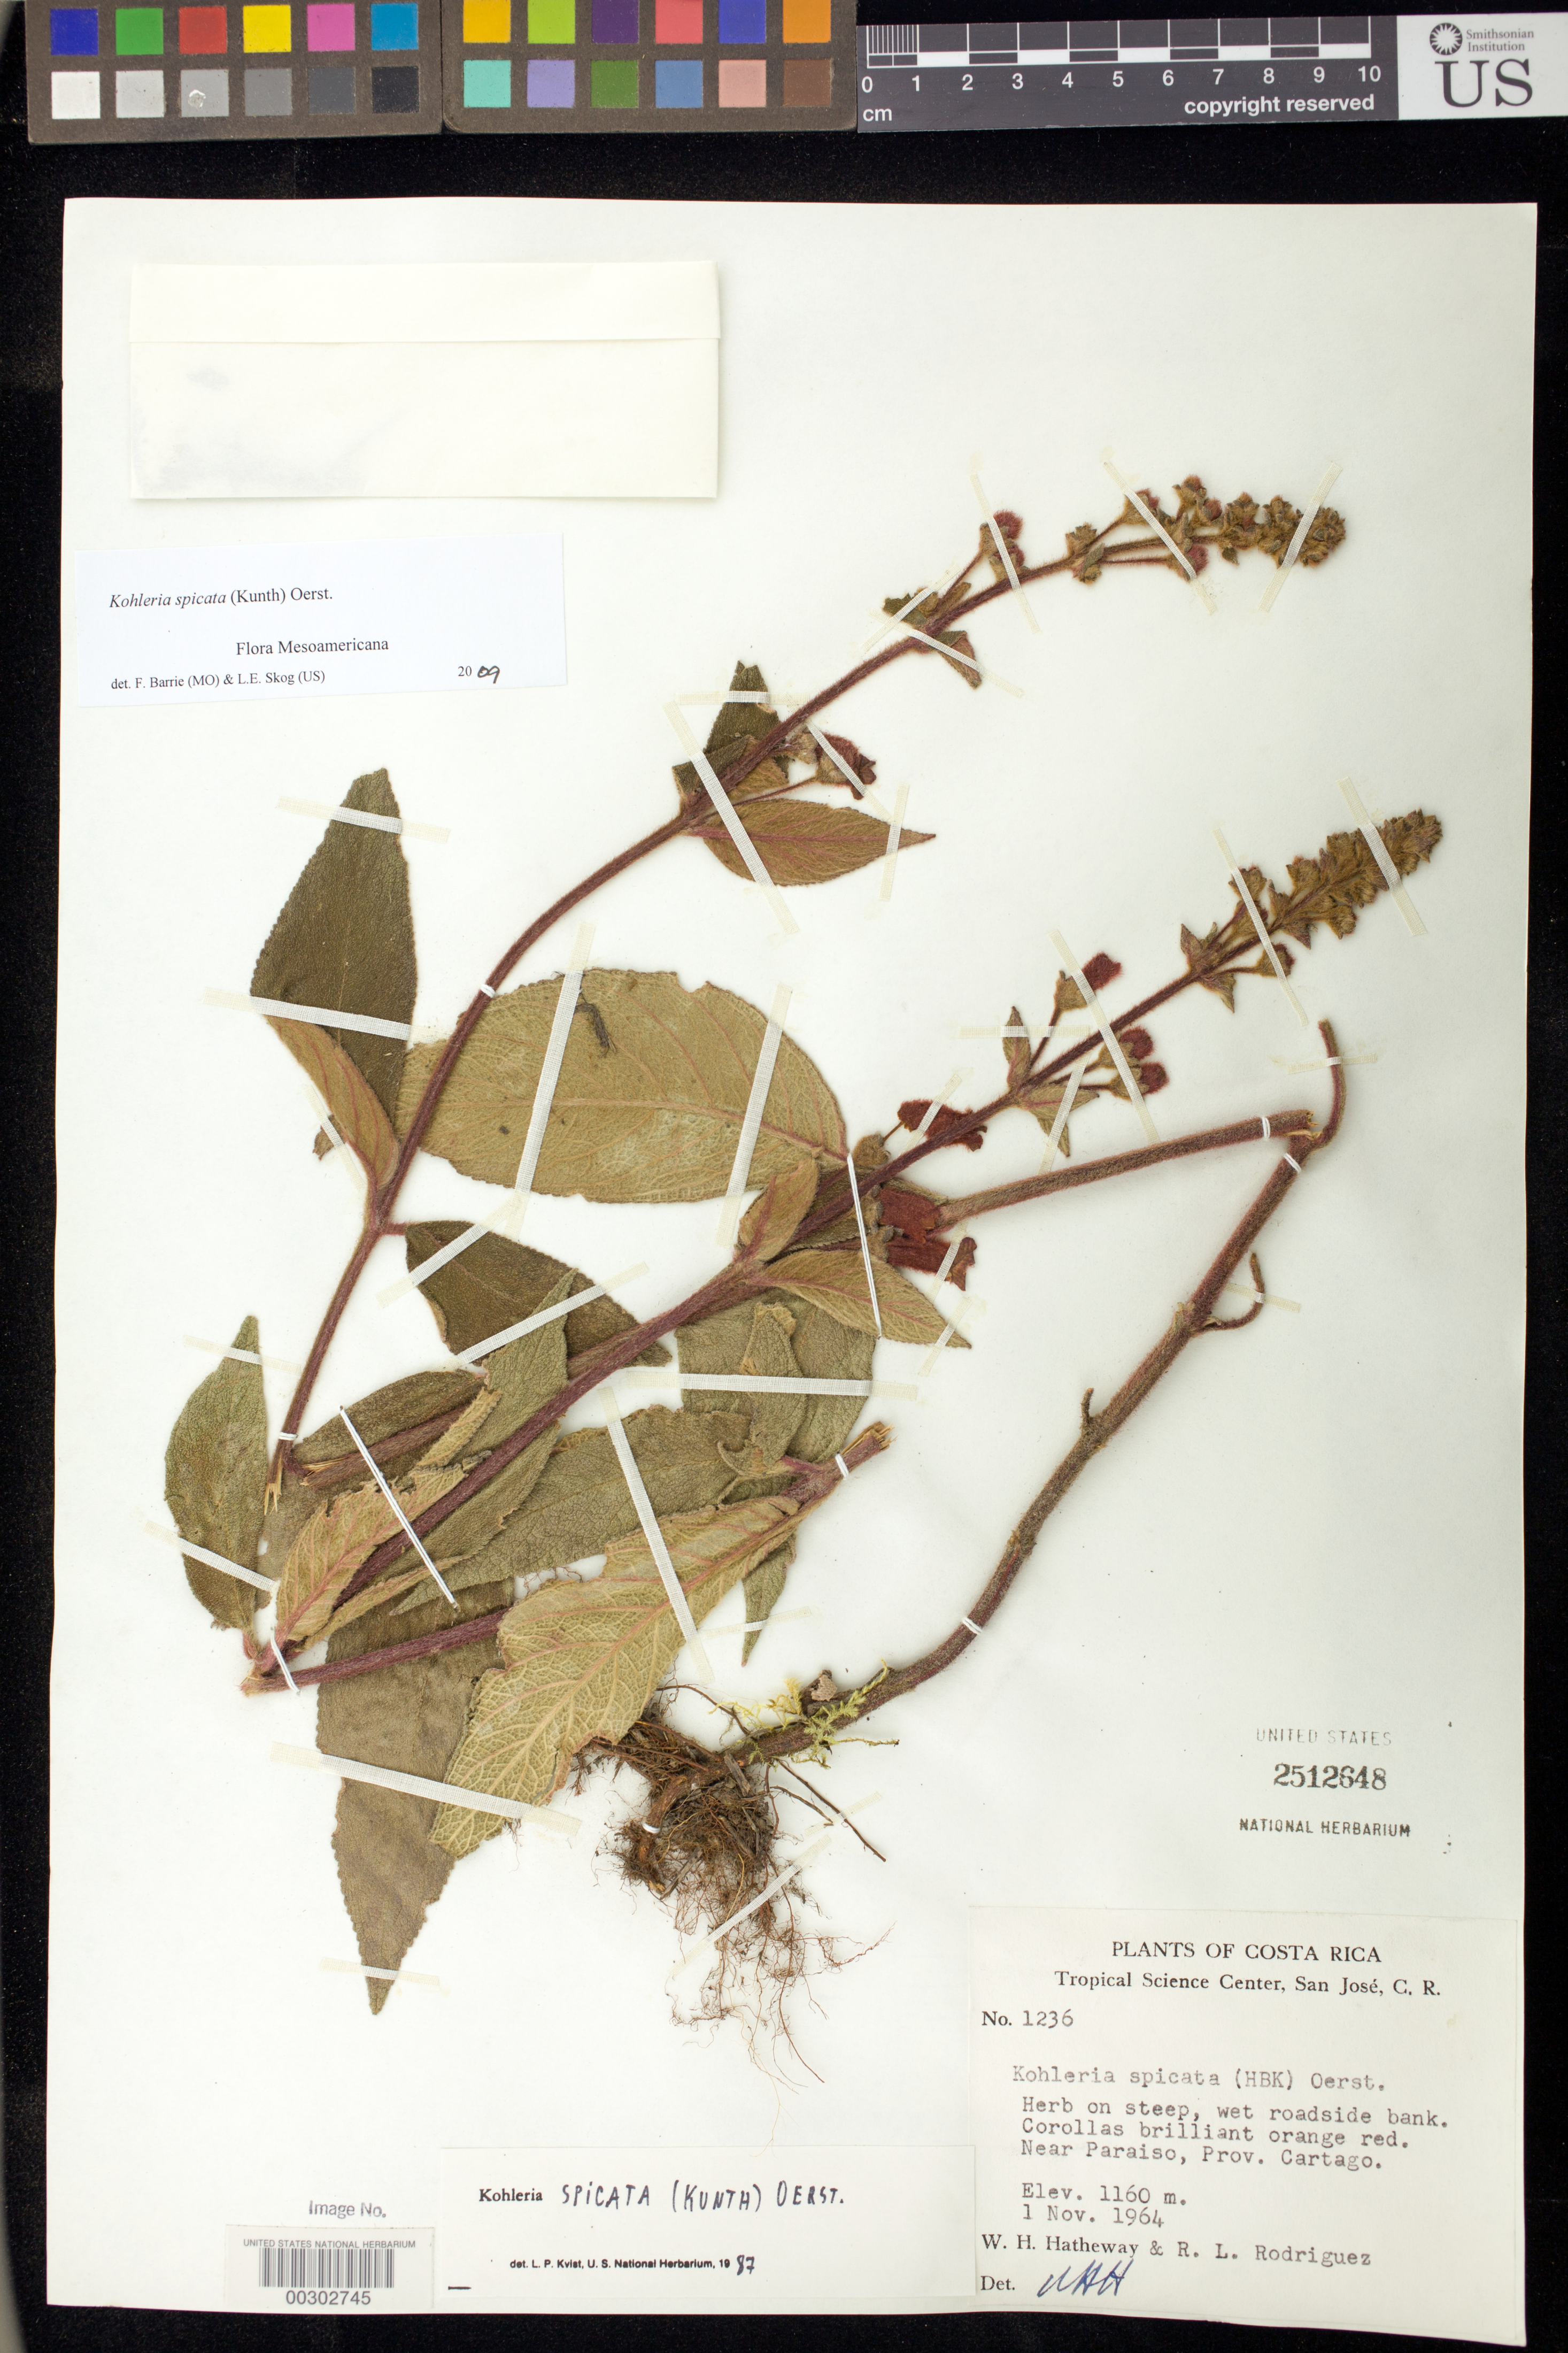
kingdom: Plantae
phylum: Tracheophyta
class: Magnoliopsida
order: Lamiales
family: Gesneriaceae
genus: Kohleria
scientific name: Kohleria spicata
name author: (Kunth) Oerst.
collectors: W. H. Hatheway & R. Rodríguez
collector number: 1236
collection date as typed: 01 Nov 1964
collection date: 1964-11-01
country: Costa Rica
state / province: Cartago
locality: Near Paraiso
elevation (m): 1160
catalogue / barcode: US 2512648